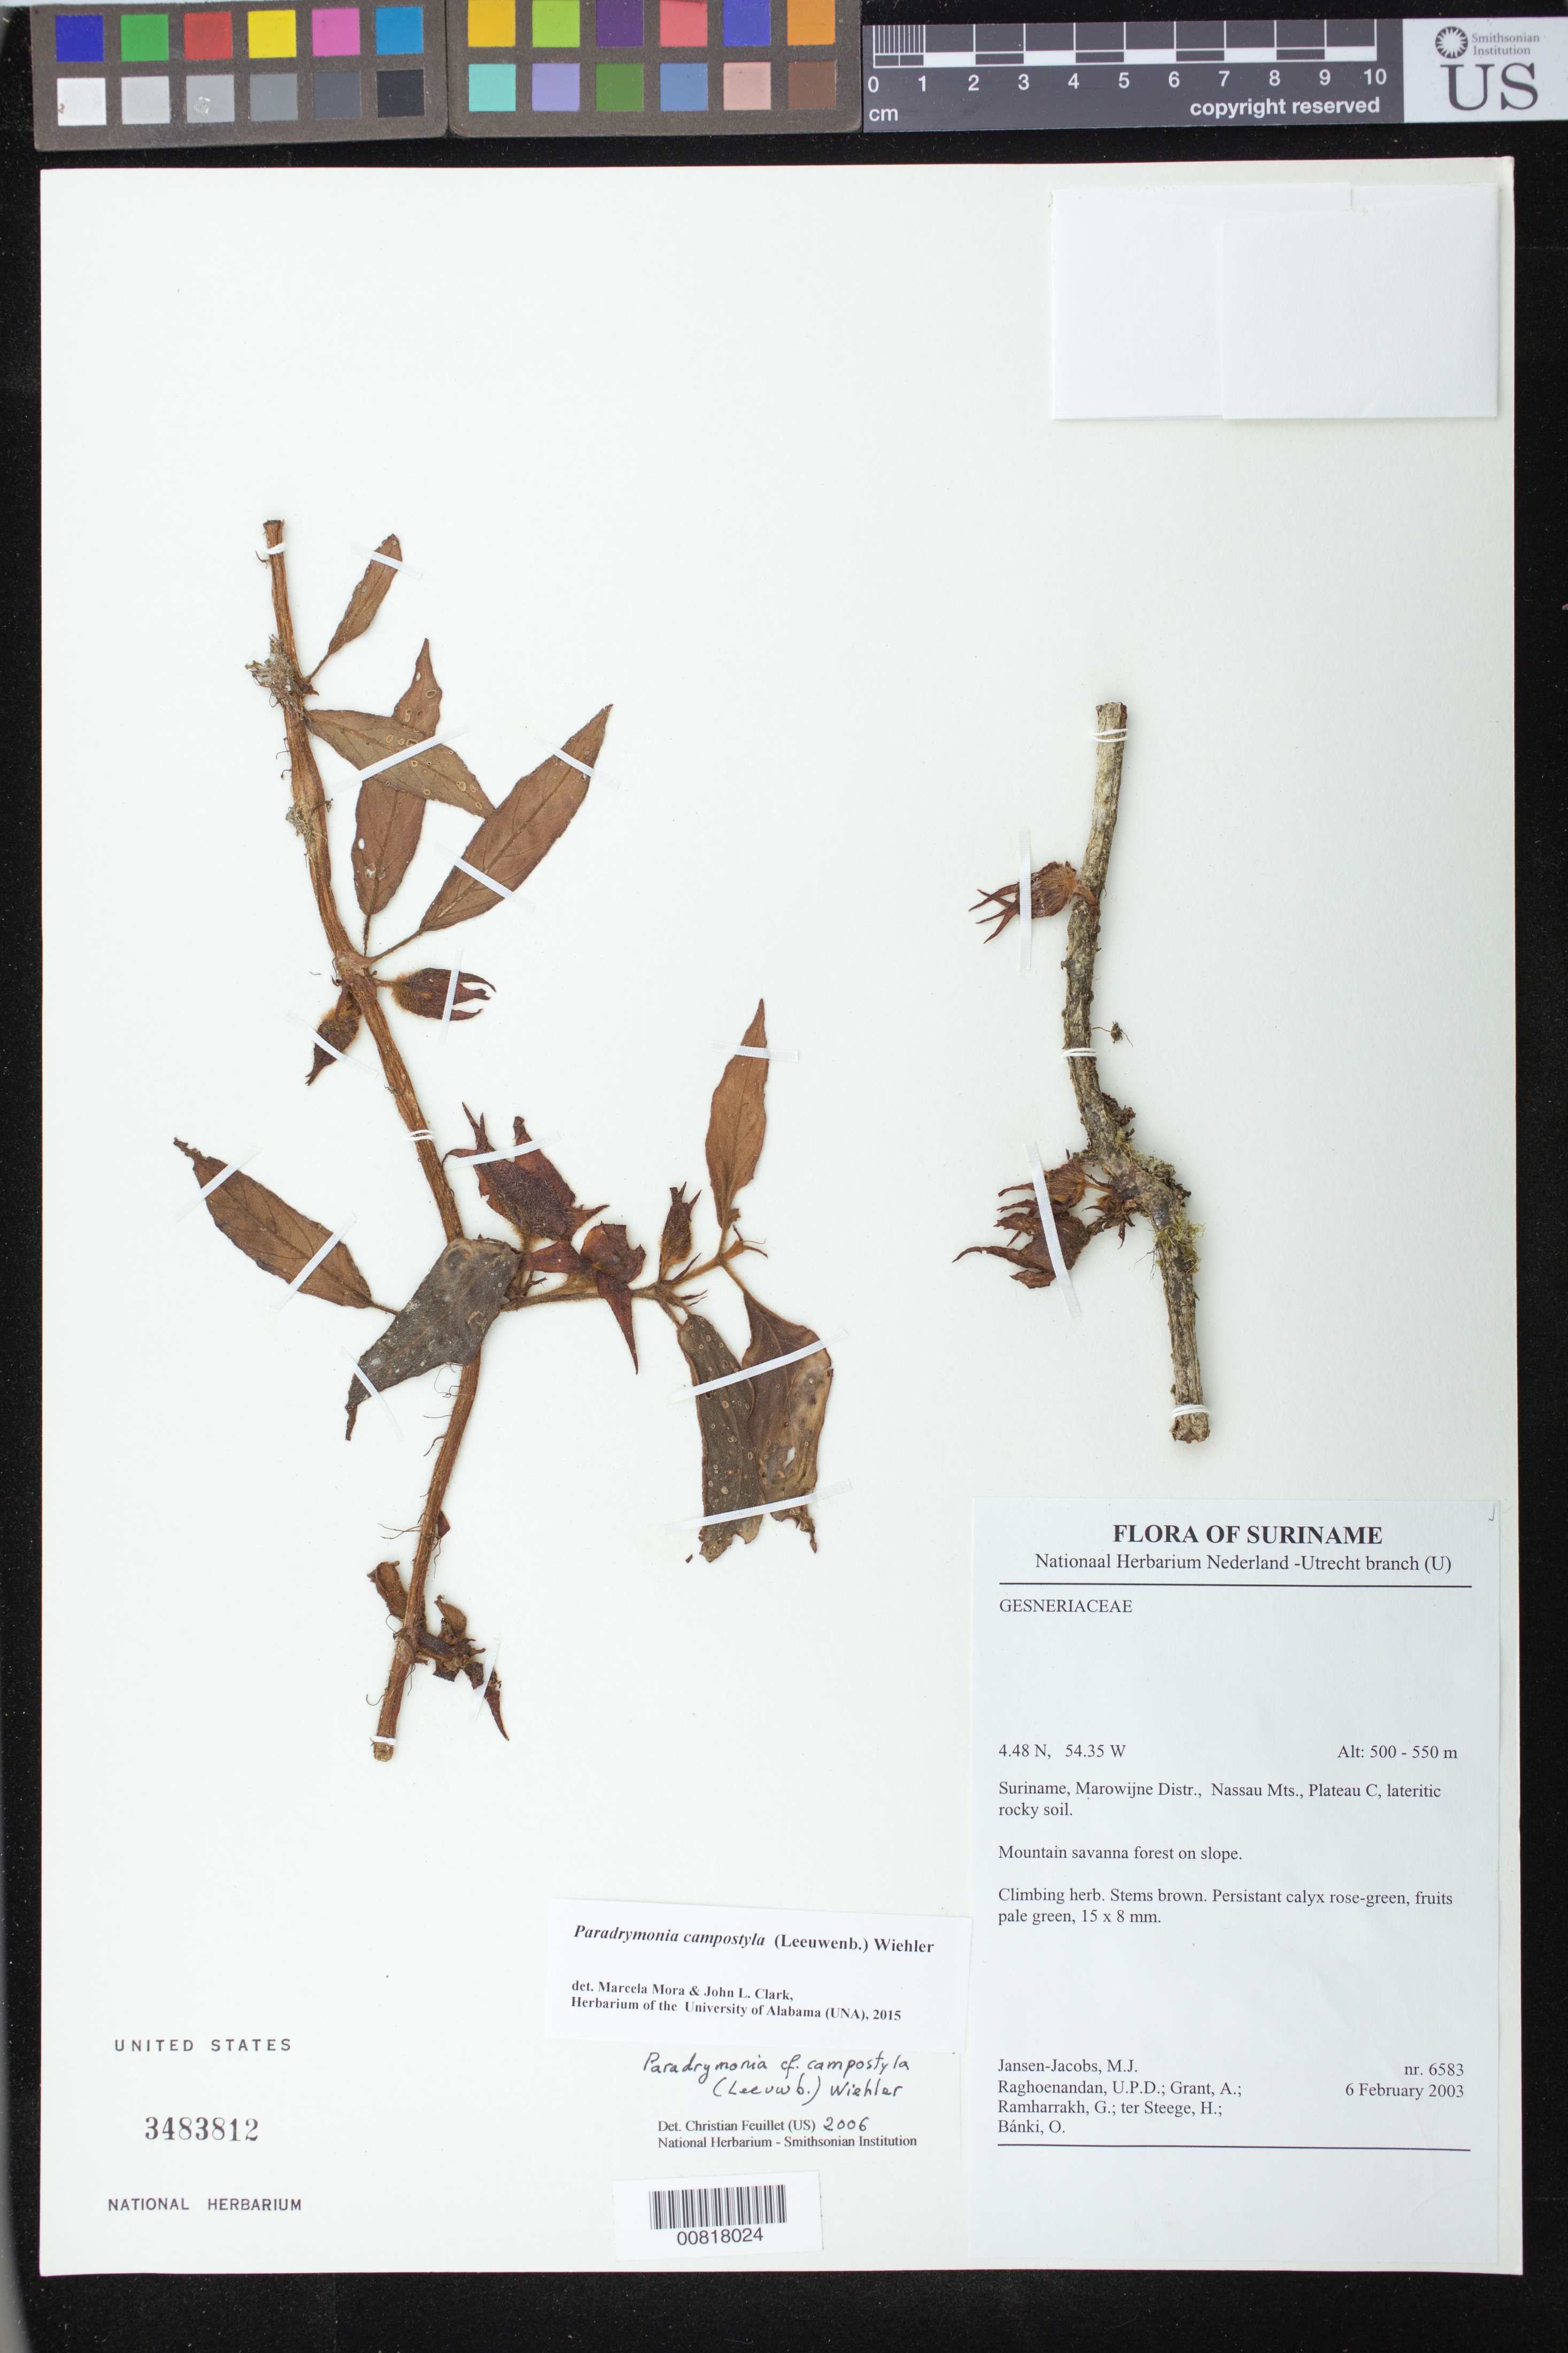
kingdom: Plantae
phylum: Tracheophyta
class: Magnoliopsida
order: Lamiales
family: Gesneriaceae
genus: Paradrymonia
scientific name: Paradrymonia campostyla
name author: (Leeuwenb.) Wiehler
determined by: Mora, M. M.; Clark, J. L.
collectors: M. J. Jansen-Jacobs & et al.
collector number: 6583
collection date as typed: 06 Feb 2003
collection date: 2003-02-06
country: Suriname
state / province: Marowijne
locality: Marowijne Distr., Nassau Mts., Plateau C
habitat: Lateritic rocky soil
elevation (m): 500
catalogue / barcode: US 3483812